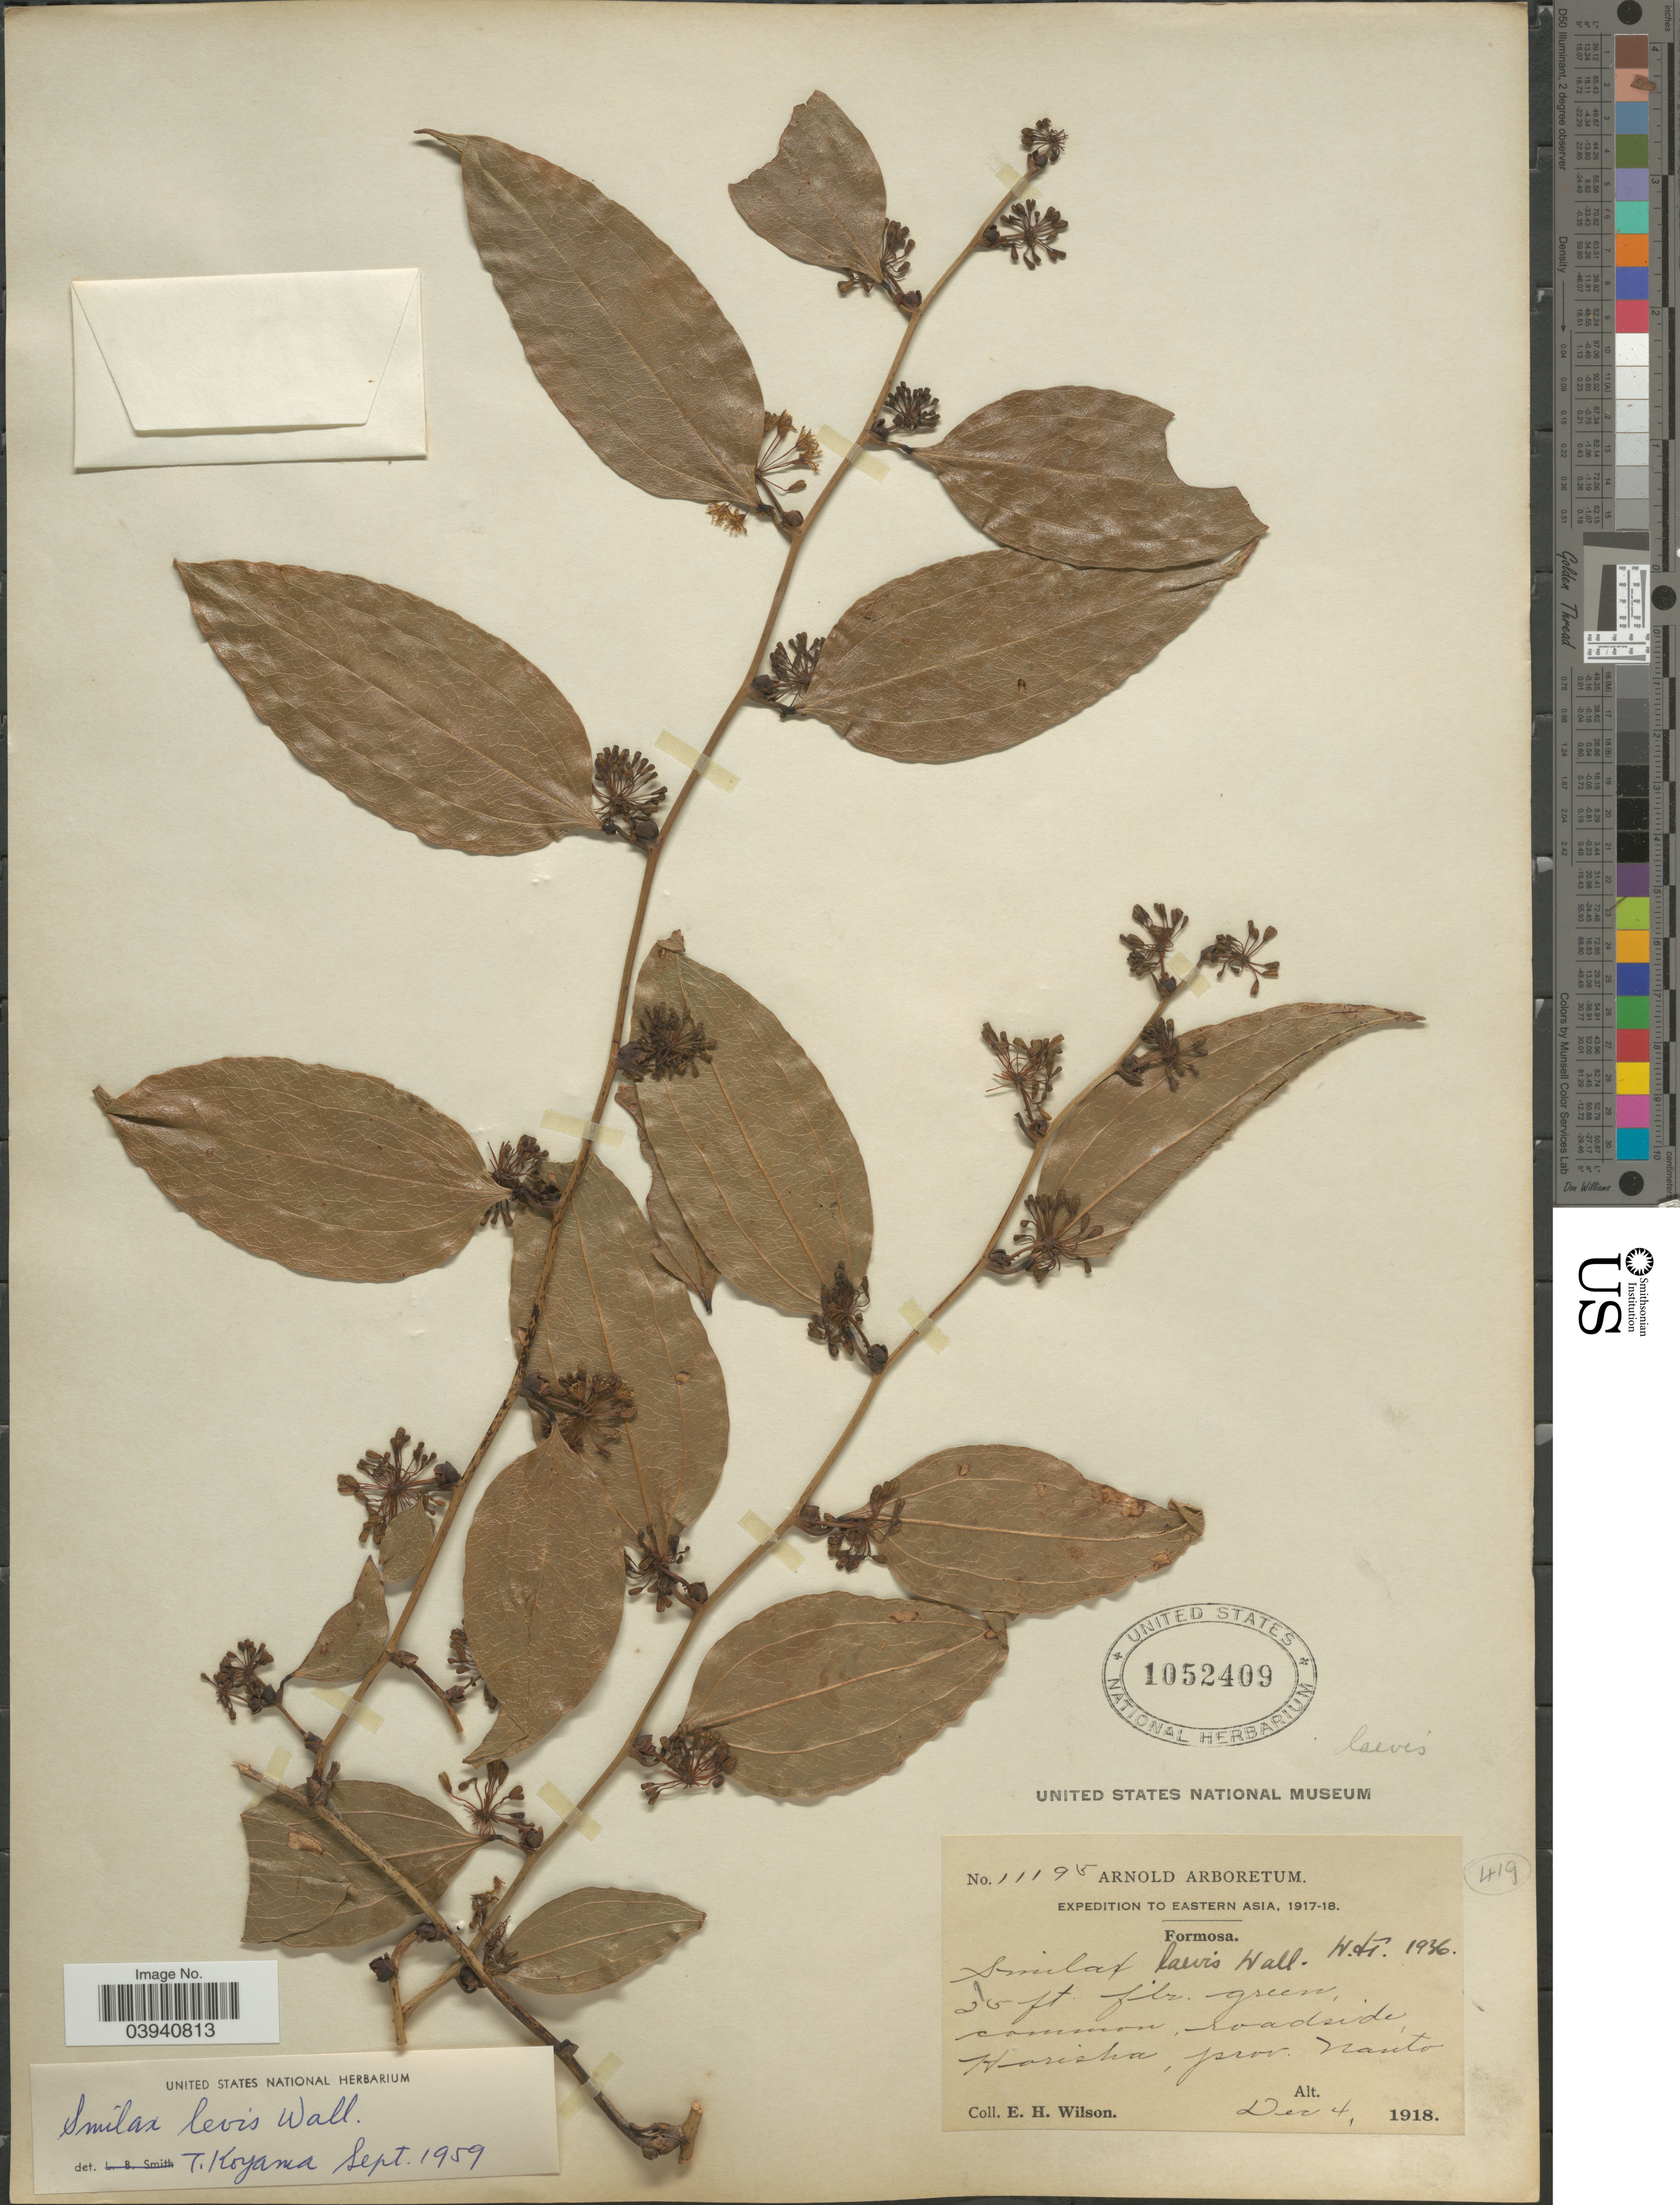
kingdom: Plantae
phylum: Tracheophyta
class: Liliopsida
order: Liliales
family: Smilacaceae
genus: Smilax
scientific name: Smilax laevis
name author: Wall. ex A. DC.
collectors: E. Wilson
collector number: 11195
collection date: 1918-12-04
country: Taiwan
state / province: Nantou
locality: Eastern Asia. Formosa. Common, roadside Horisha, prov. Nanto.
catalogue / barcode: US 1052409